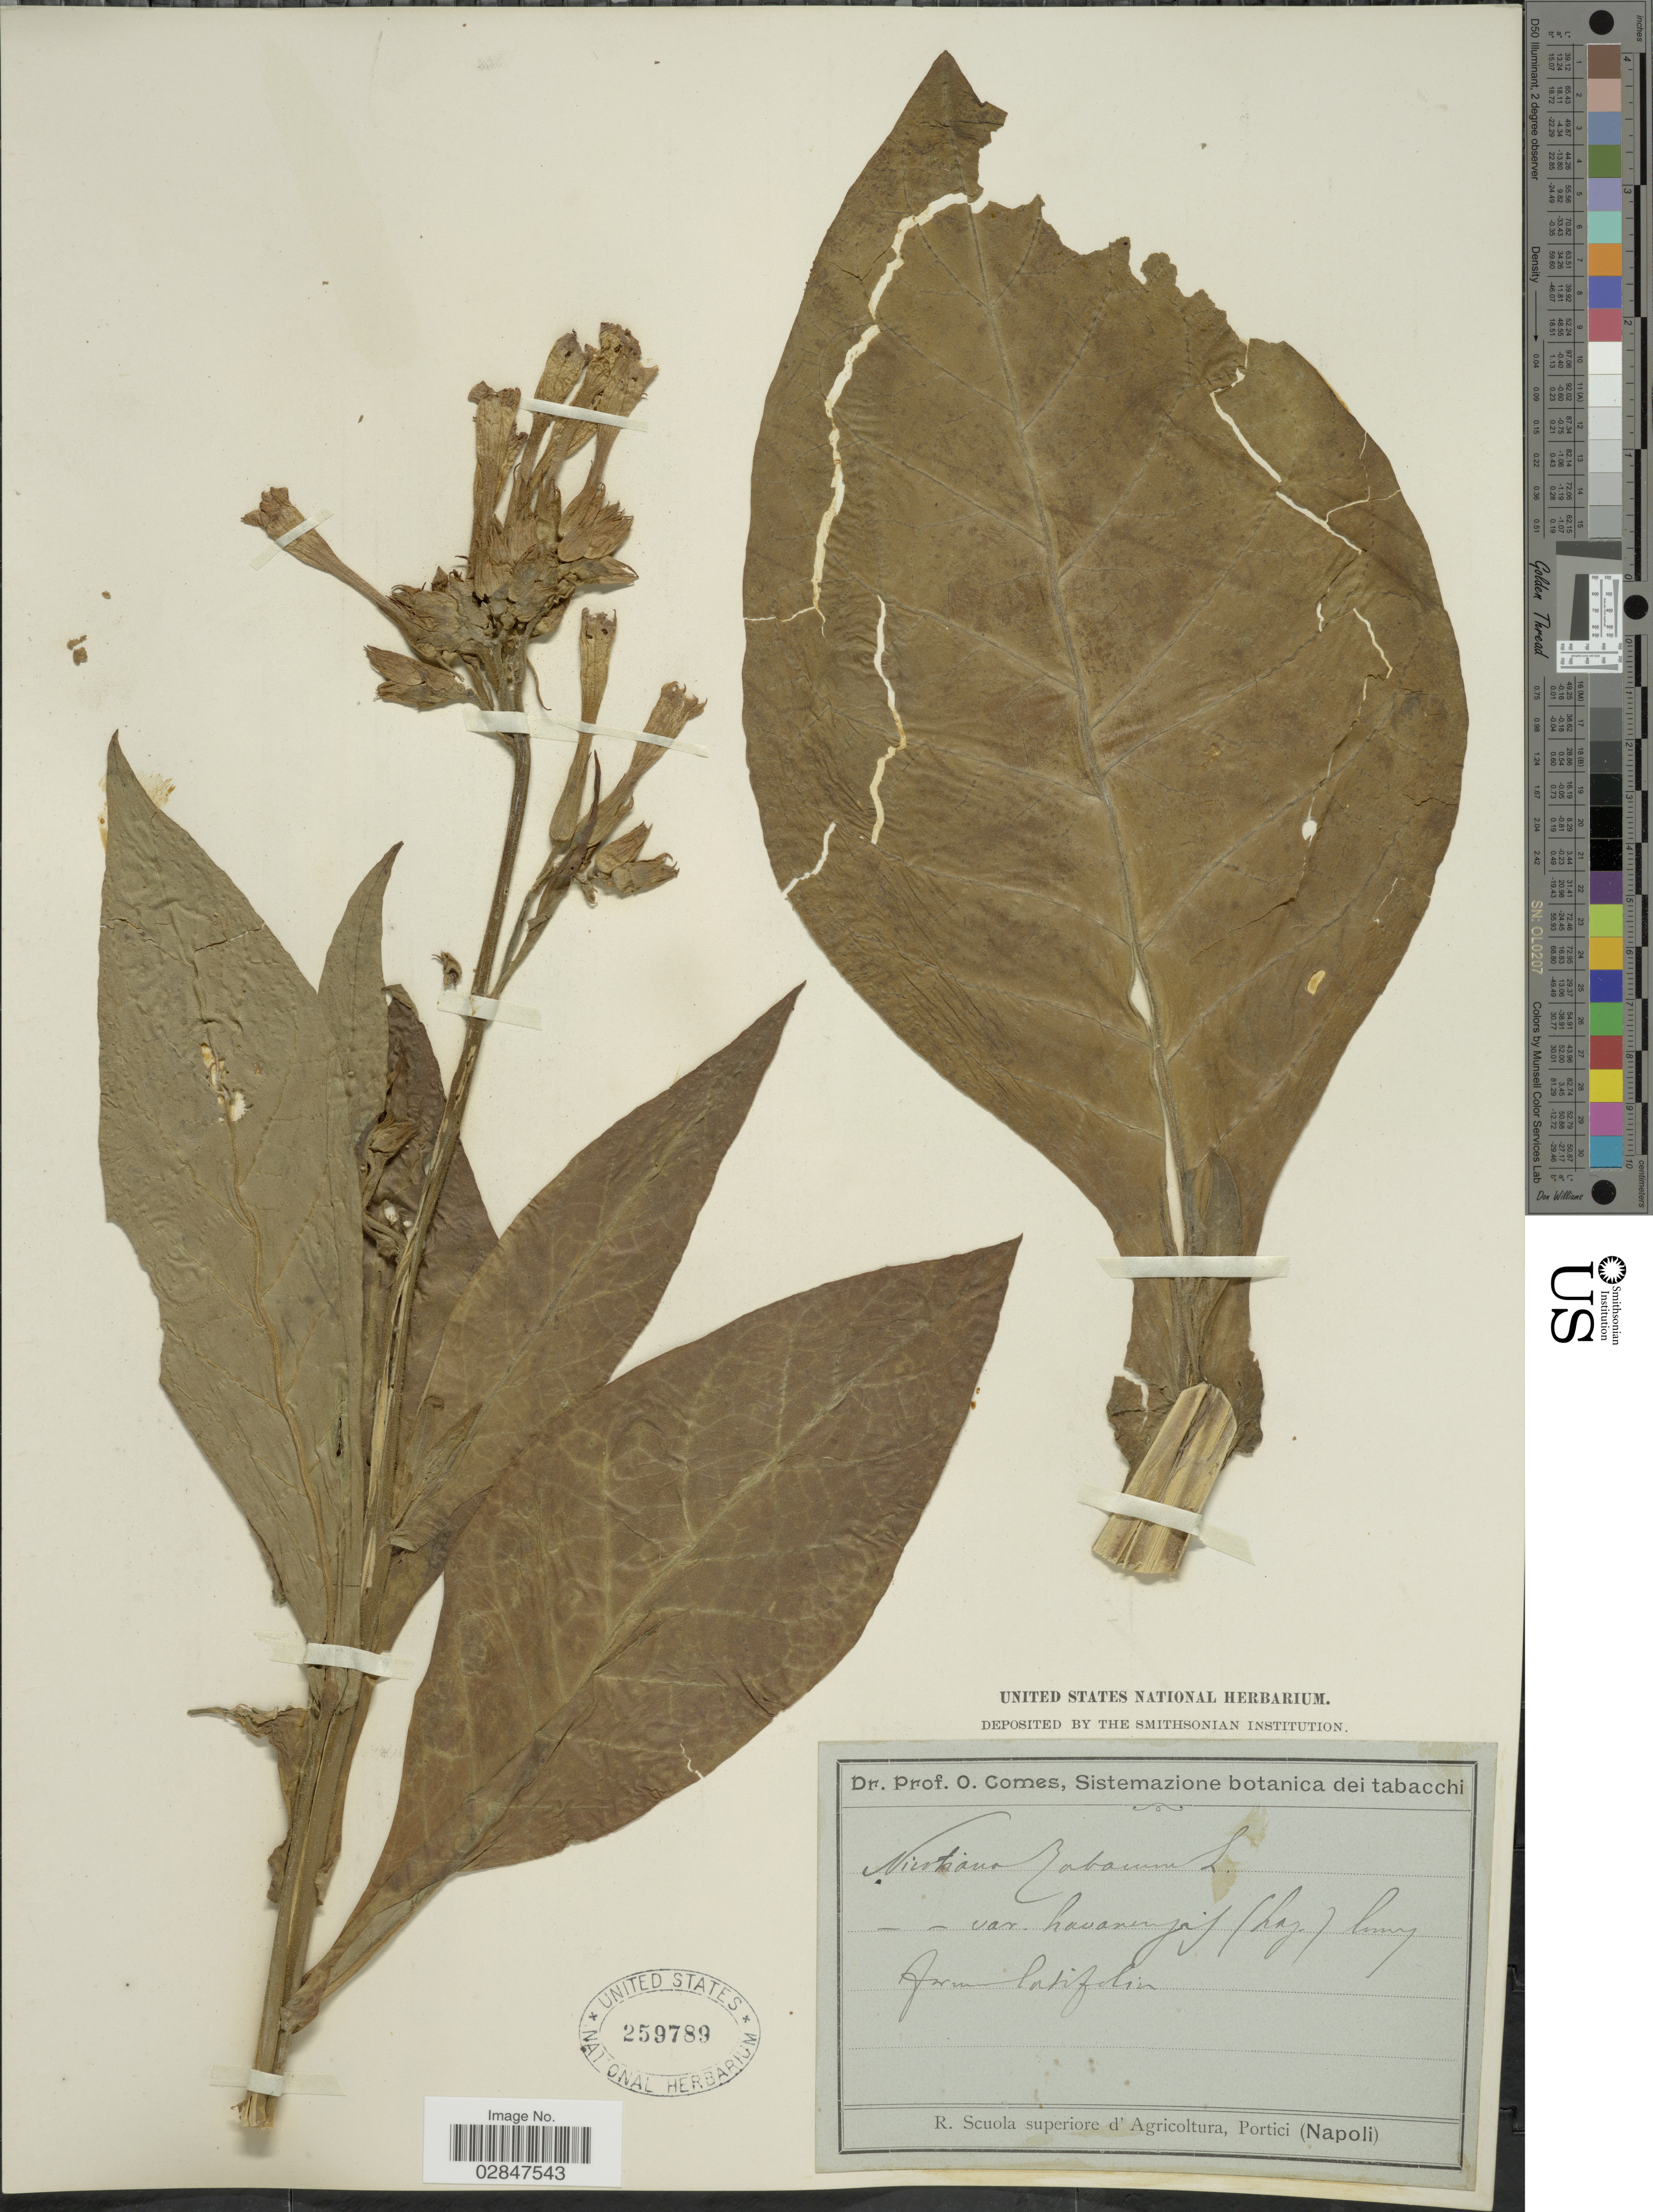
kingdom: Plantae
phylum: Tracheophyta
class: Magnoliopsida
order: Solanales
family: Solanaceae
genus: Nicotiana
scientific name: Nicotiana tabacum var. havanensis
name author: Comes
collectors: O. Comes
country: Italy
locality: Portici (Napoli).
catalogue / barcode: US 259789